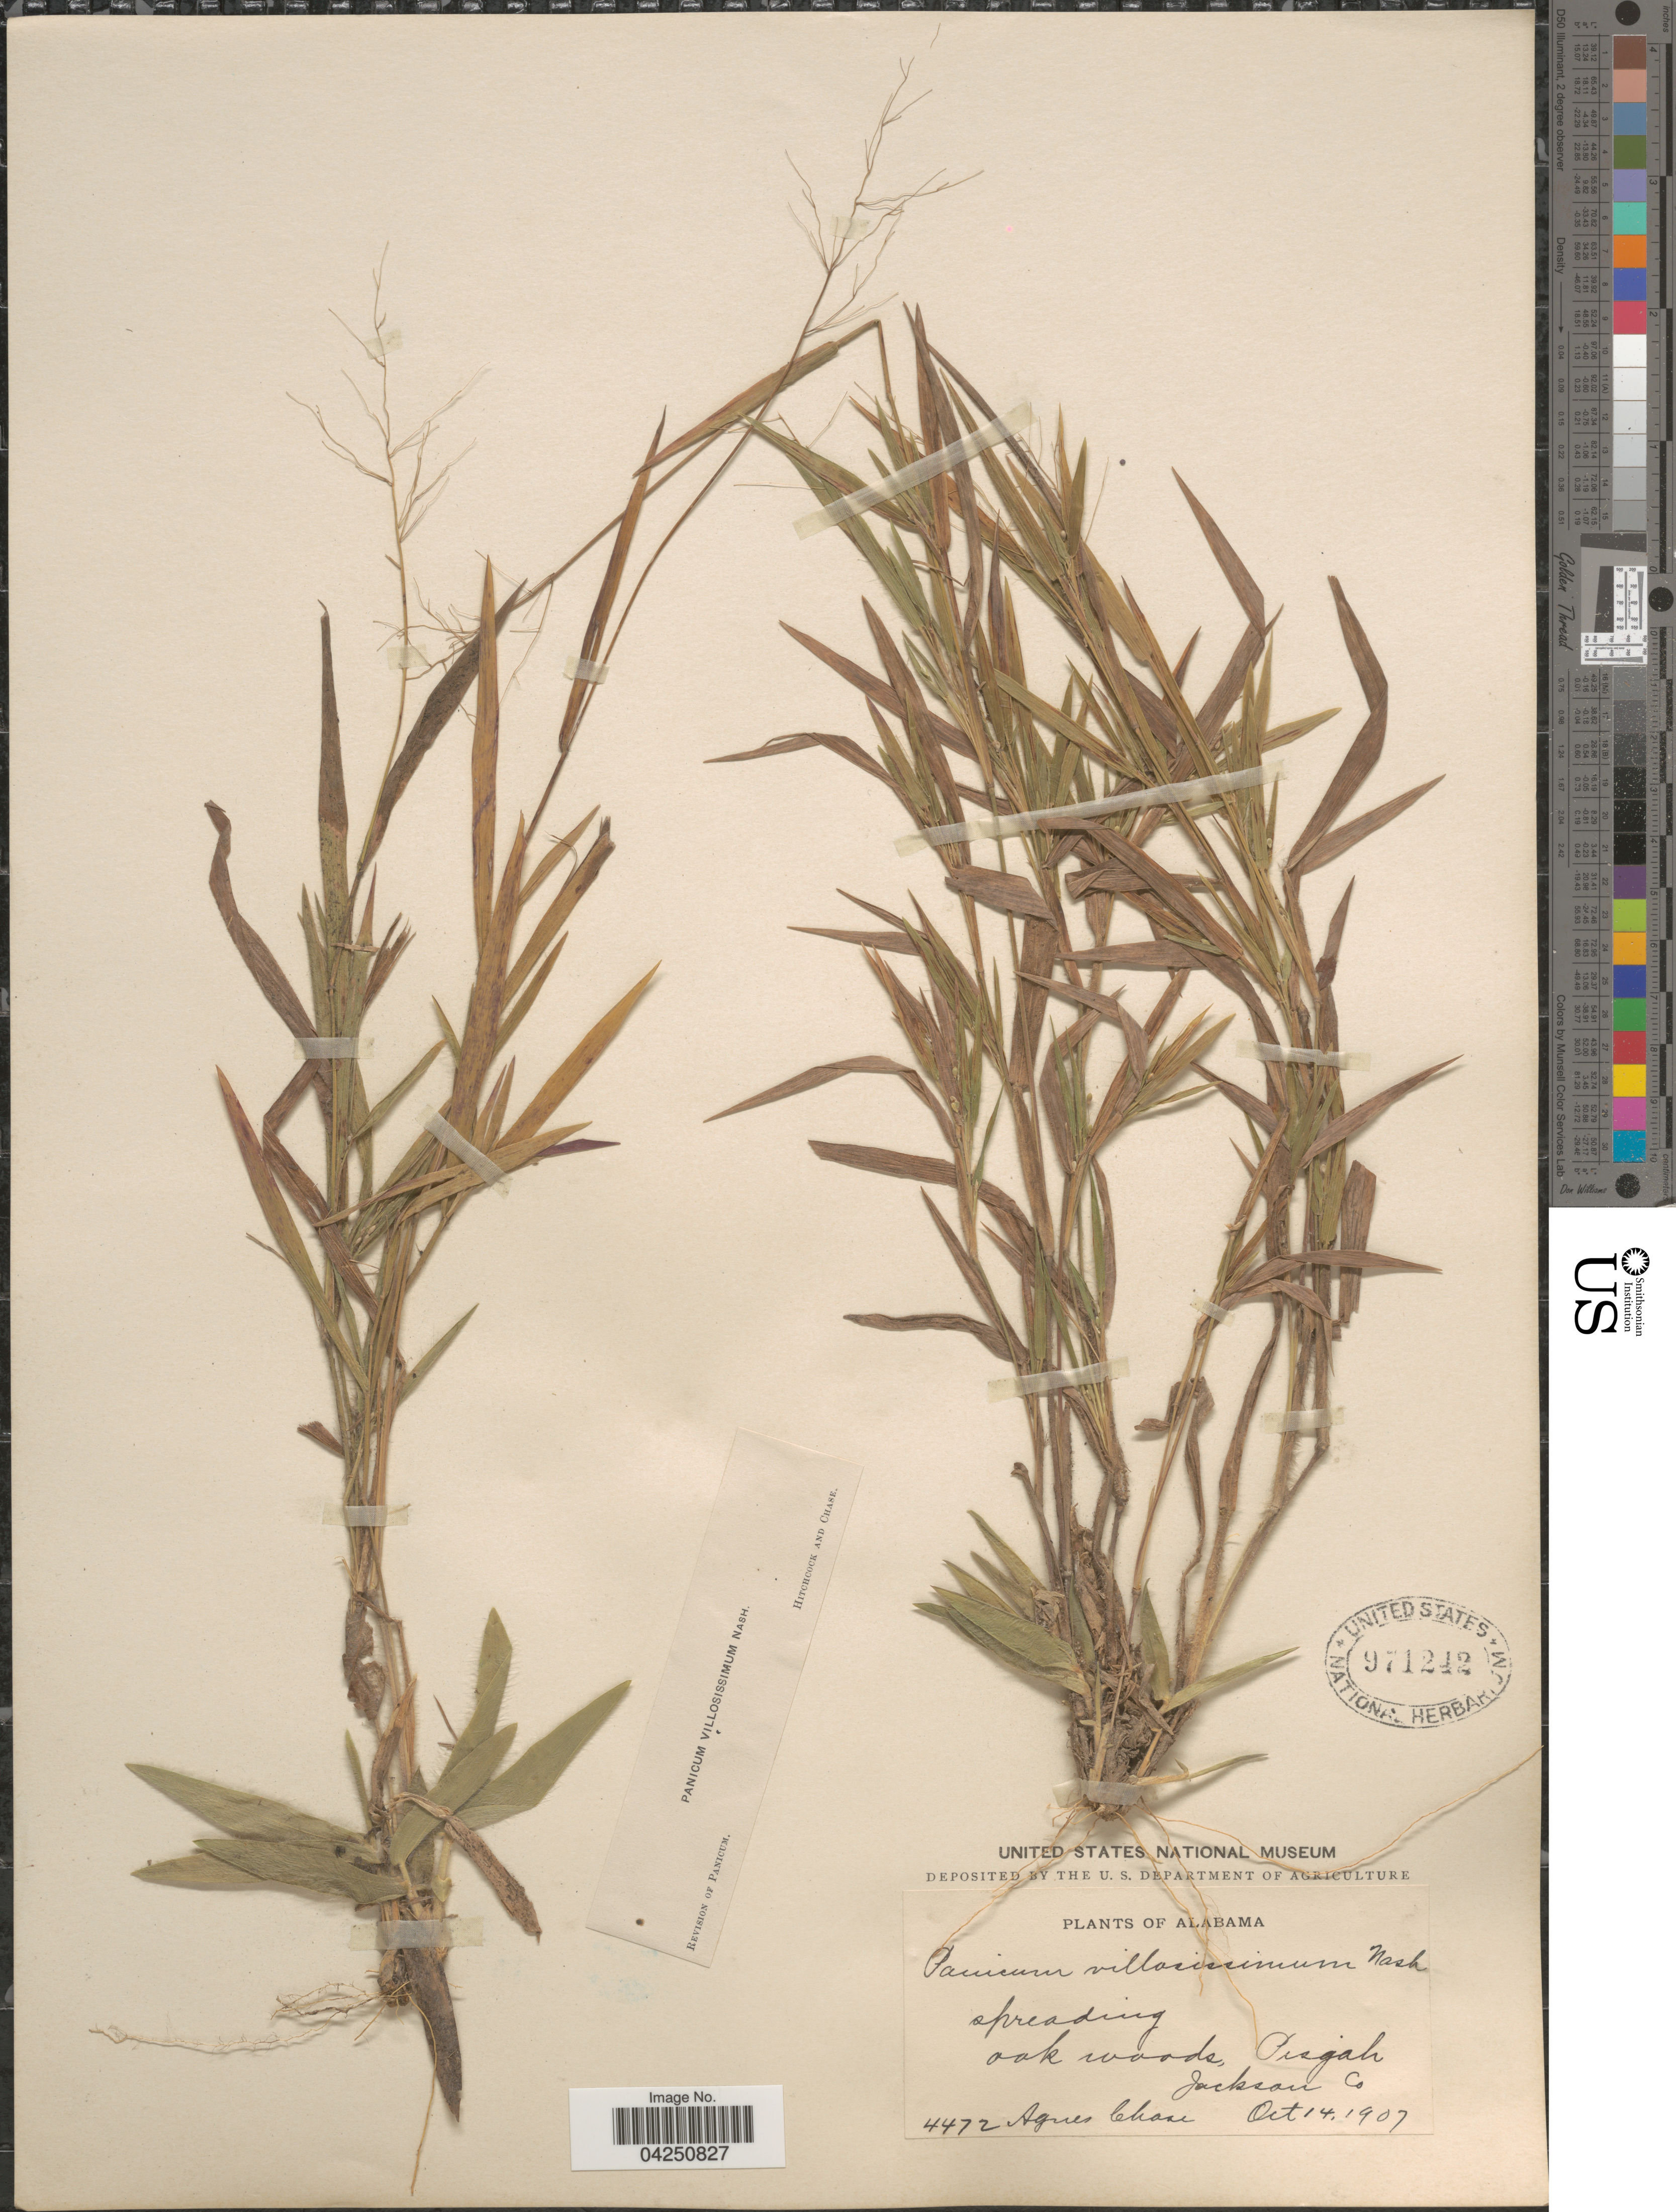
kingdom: Plantae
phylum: Tracheophyta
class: Liliopsida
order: Poales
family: Poaceae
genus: Dichanthelium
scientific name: Dichanthelium acuminatum var. acuminatum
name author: (Sw.) Gould & C.A. Clark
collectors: A. Chase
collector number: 4472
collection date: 1907-10-14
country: United States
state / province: Alabama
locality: Oak woods, Pisgah. Jackson Co.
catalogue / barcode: US 971242